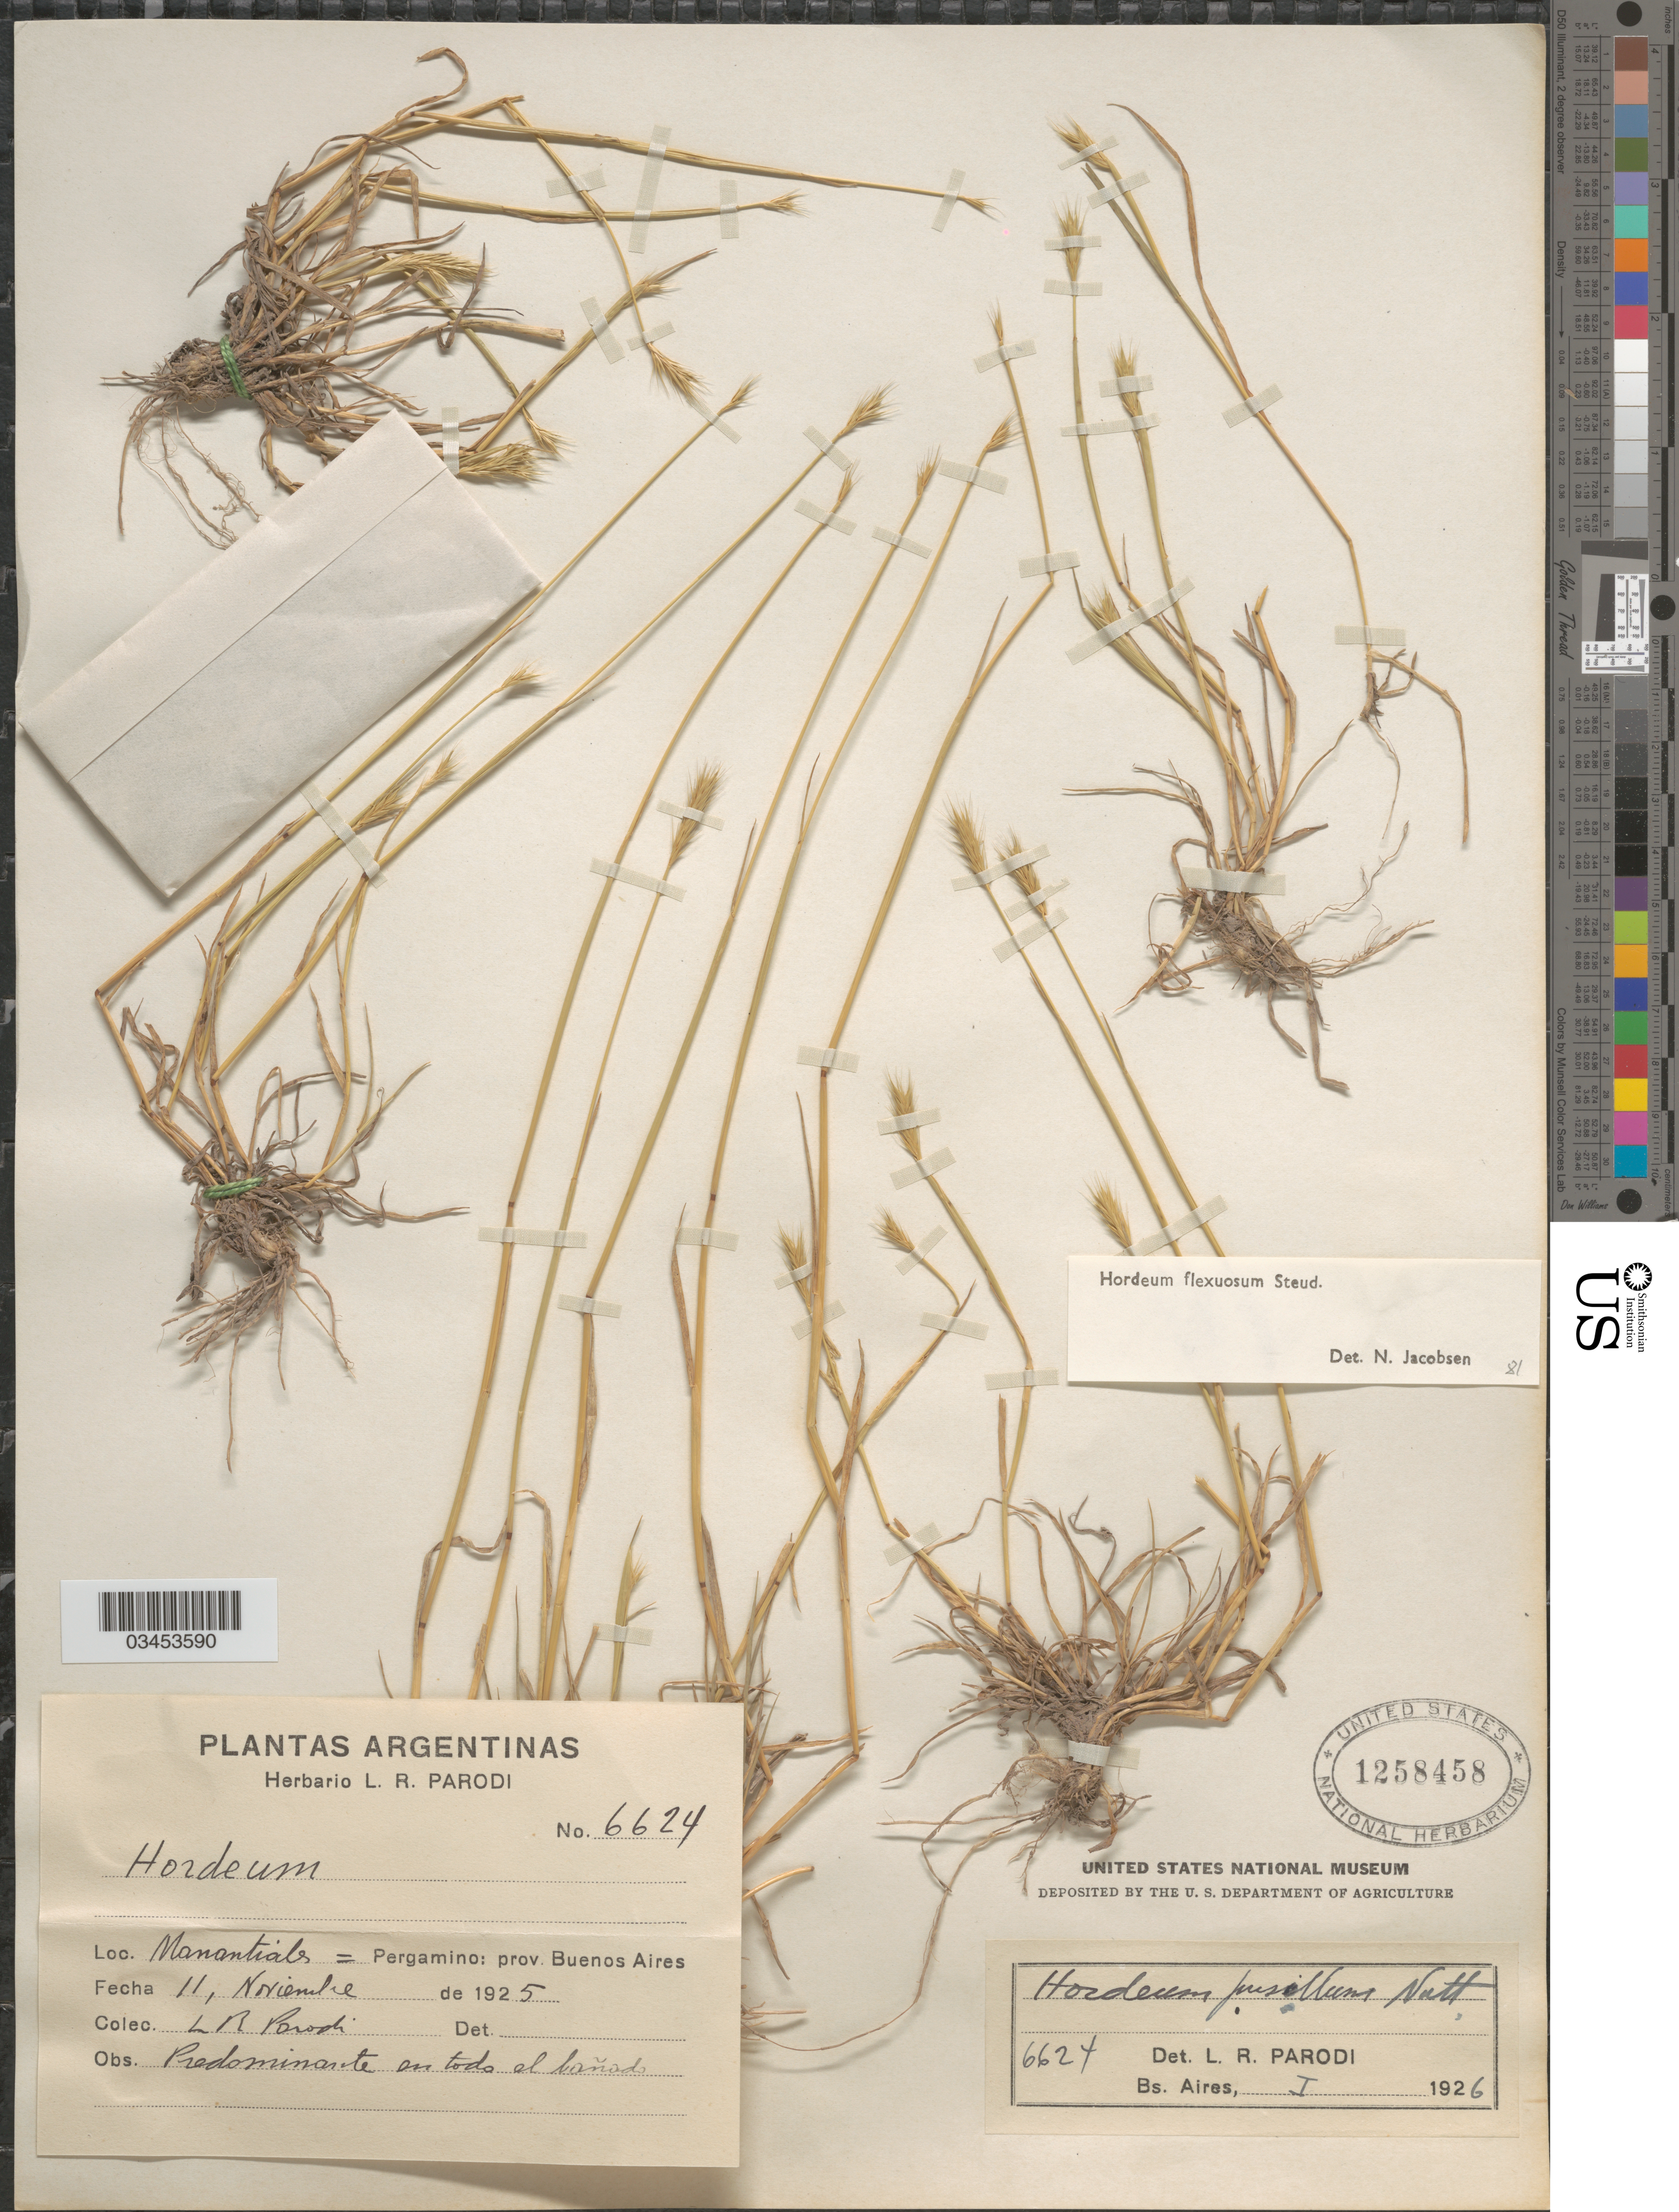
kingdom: Plantae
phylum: Tracheophyta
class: Liliopsida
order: Poales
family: Poaceae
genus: Hordeum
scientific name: Hordeum flexuosum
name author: Nees ex Steud.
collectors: L. R. Parodi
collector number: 6624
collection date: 1925-11-11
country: Argentina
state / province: Buenos Aires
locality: Manantials = Pergamino.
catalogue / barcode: US 1258458